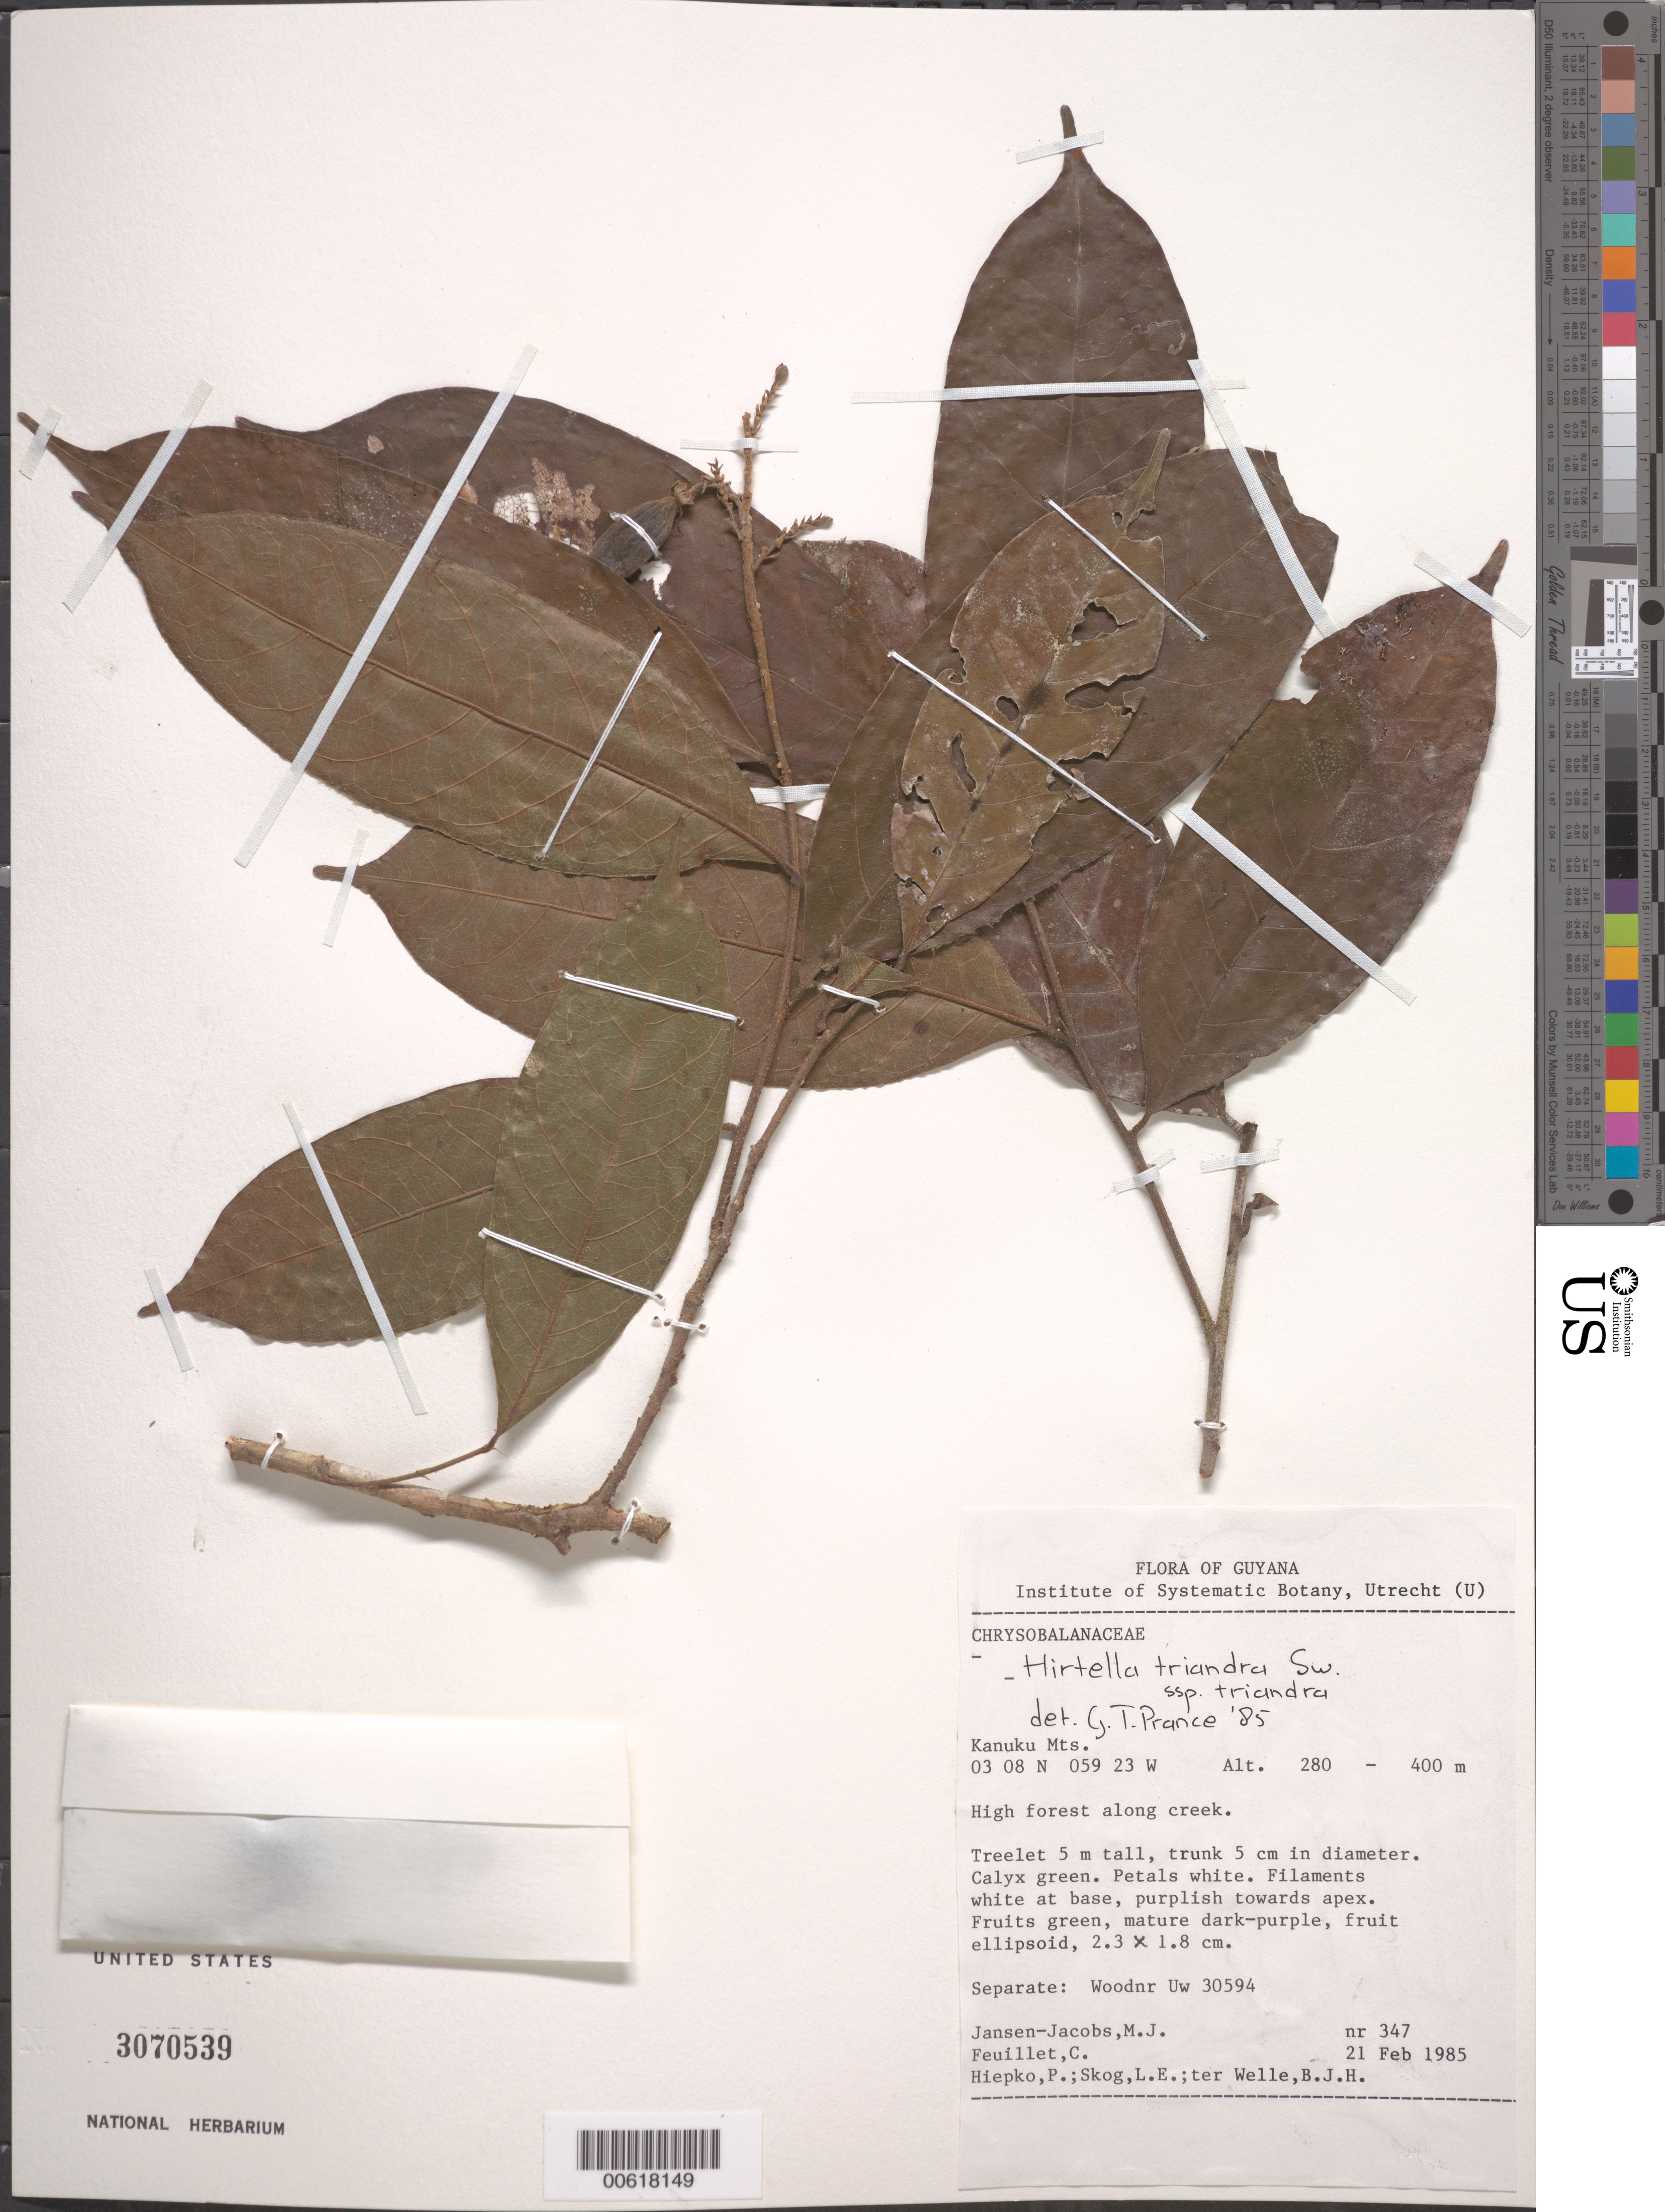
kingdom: Plantae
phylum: Tracheophyta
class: Magnoliopsida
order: Malpighiales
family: Chrysobalanaceae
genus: Hirtella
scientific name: Hirtella triandra subsp. triandra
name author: Sw.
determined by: Prance, G. T.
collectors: M. J. Jansen-Jacobs, C. Feuillet, P. H. Hiepko, L. E. Skog & B. Welle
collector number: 347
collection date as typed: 21-Feb-85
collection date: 1985-02-21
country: Guyana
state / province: U. Takutu-U. Essequibo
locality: Kanuku Mts.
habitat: High forest along creek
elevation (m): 280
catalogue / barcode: US 3070539